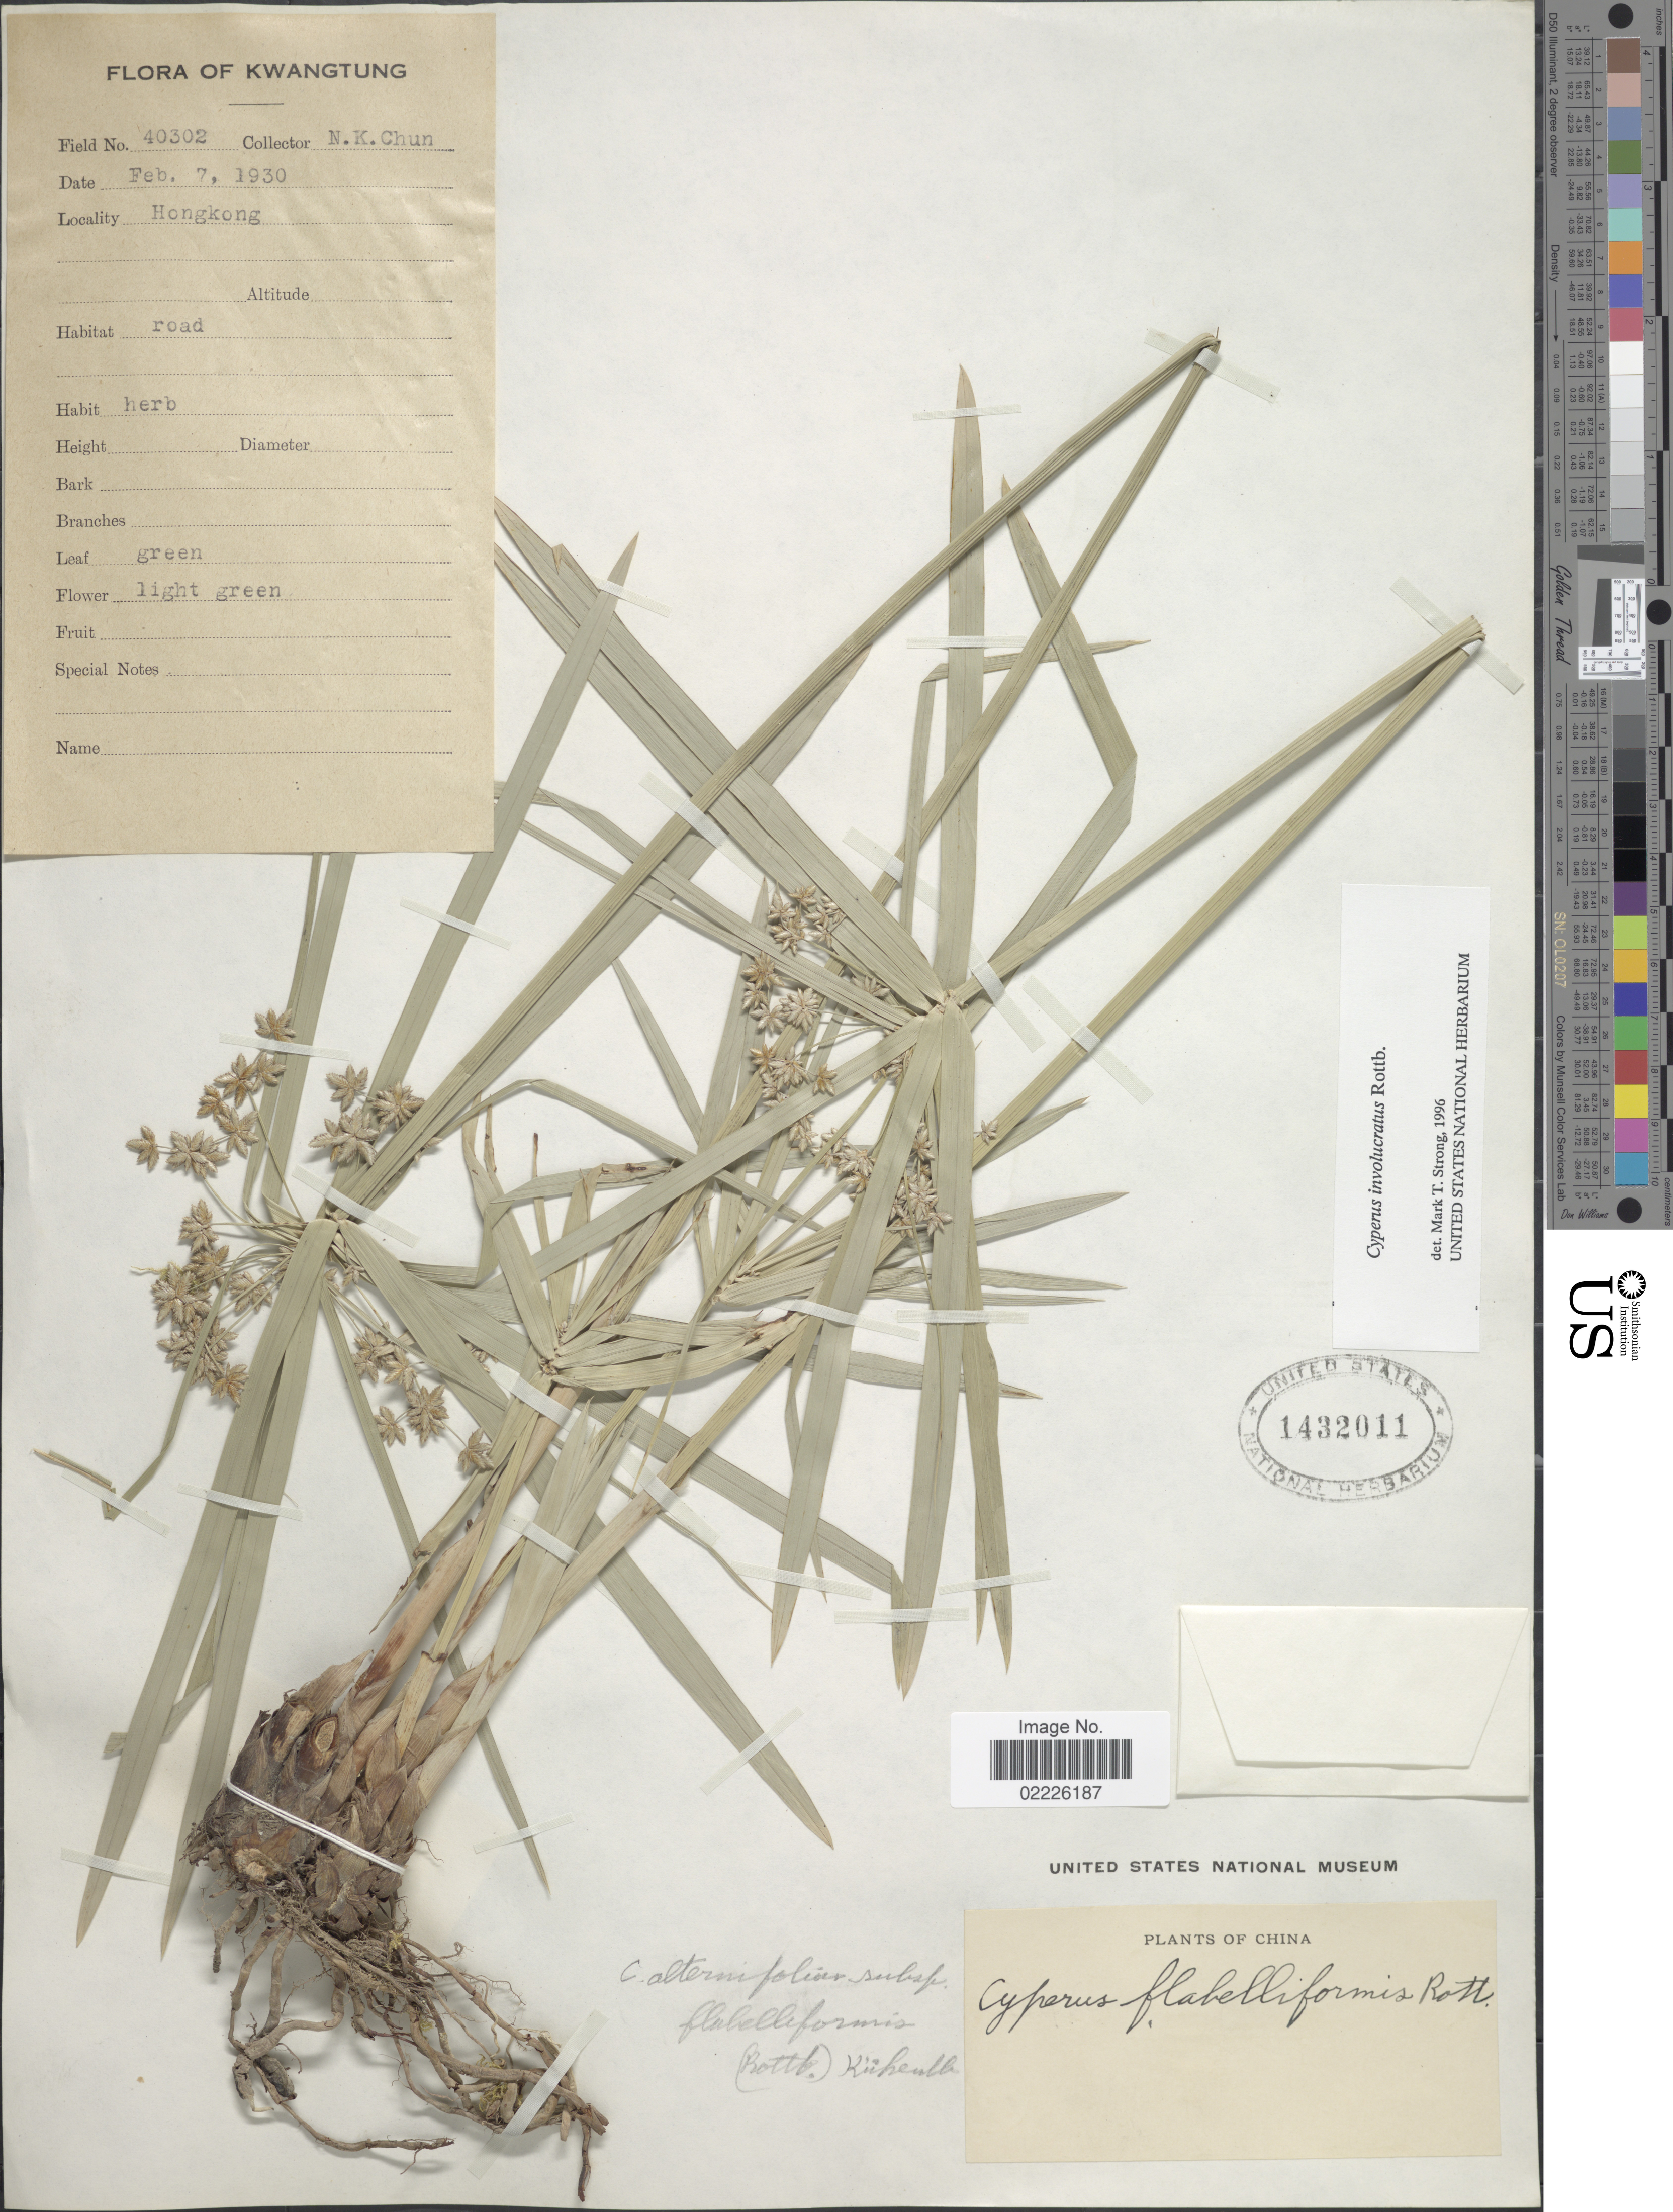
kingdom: Plantae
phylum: Tracheophyta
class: Liliopsida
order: Poales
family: Cyperaceae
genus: Cyperus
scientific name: Cyperus involucratus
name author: Rottb.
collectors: N. K. Chun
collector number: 40302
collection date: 1930-02-07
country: China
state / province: Guangdong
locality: Kwangtung, Hong Kong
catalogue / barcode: US 1432011